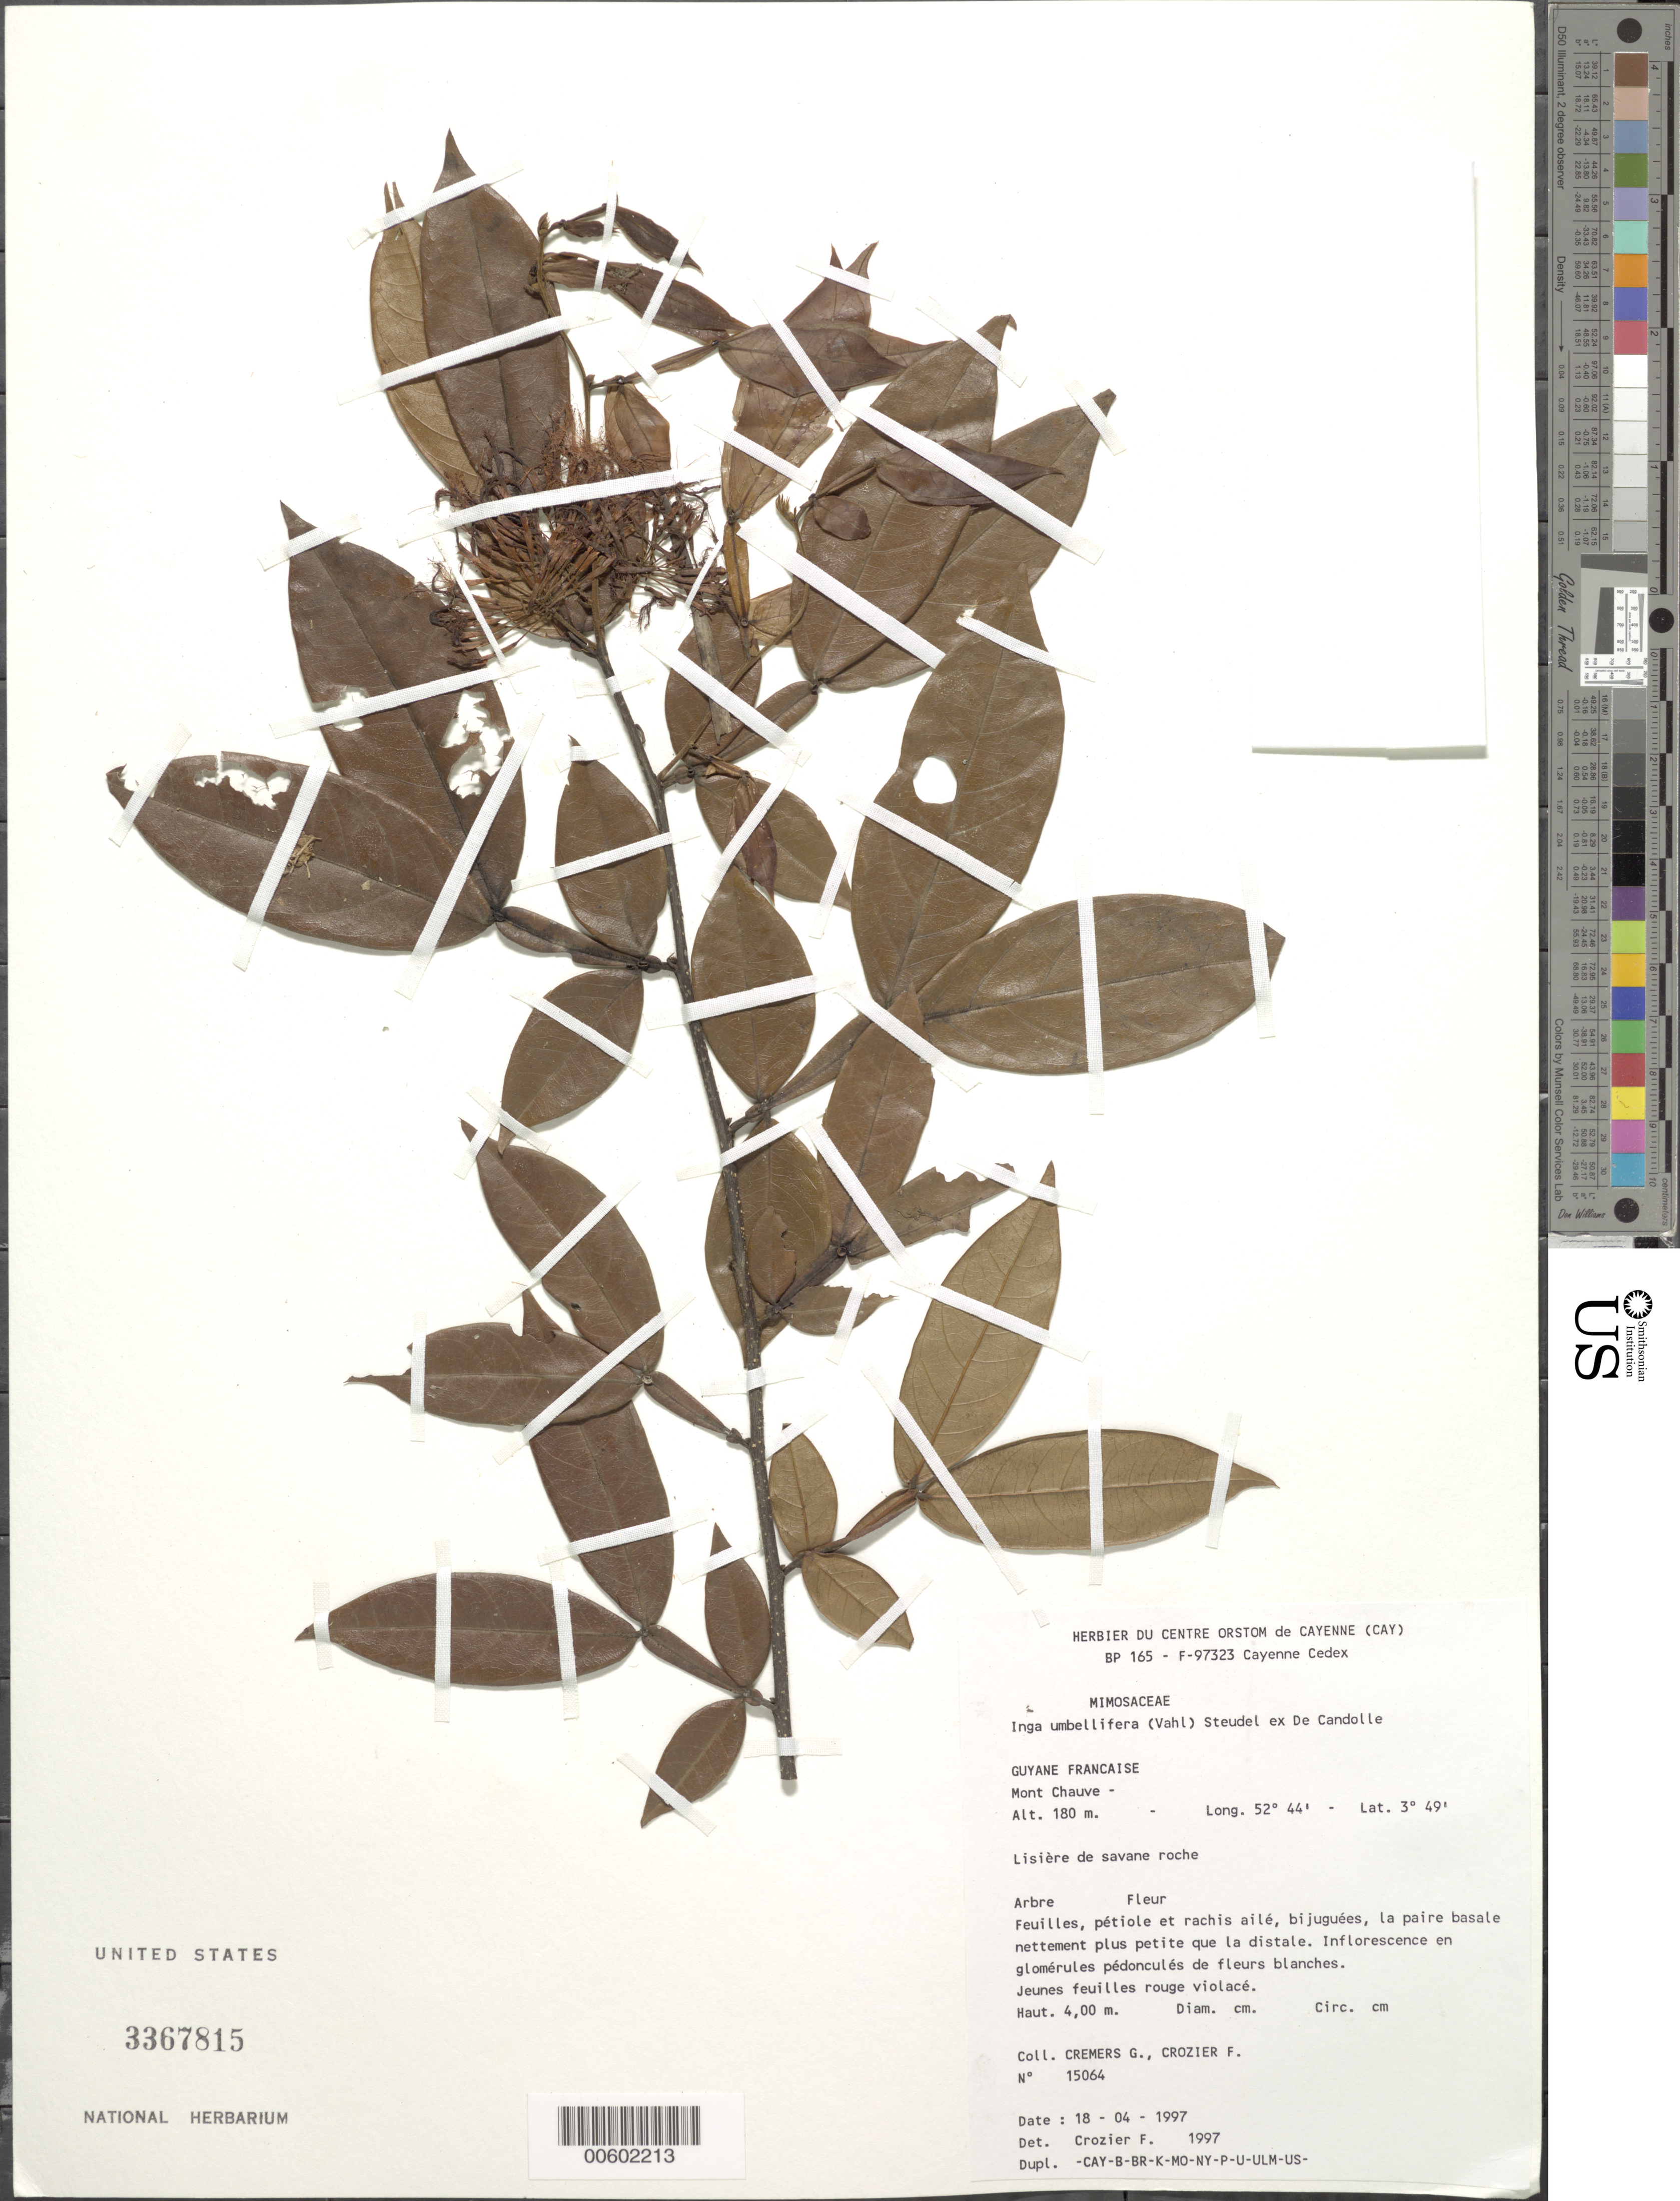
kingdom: Plantae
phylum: Tracheophyta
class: Magnoliopsida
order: Fabales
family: Fabaceae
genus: Inga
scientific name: Inga umbellifera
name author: (Vahl) Steud. ex DC.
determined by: Crozier, F.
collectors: G. Cremers & F. Crozier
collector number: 15064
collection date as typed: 18-Apr-97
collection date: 1997-04-18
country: French Guiana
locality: Mont Chauve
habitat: Lisiere de savane roche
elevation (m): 180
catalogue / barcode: US 3367815